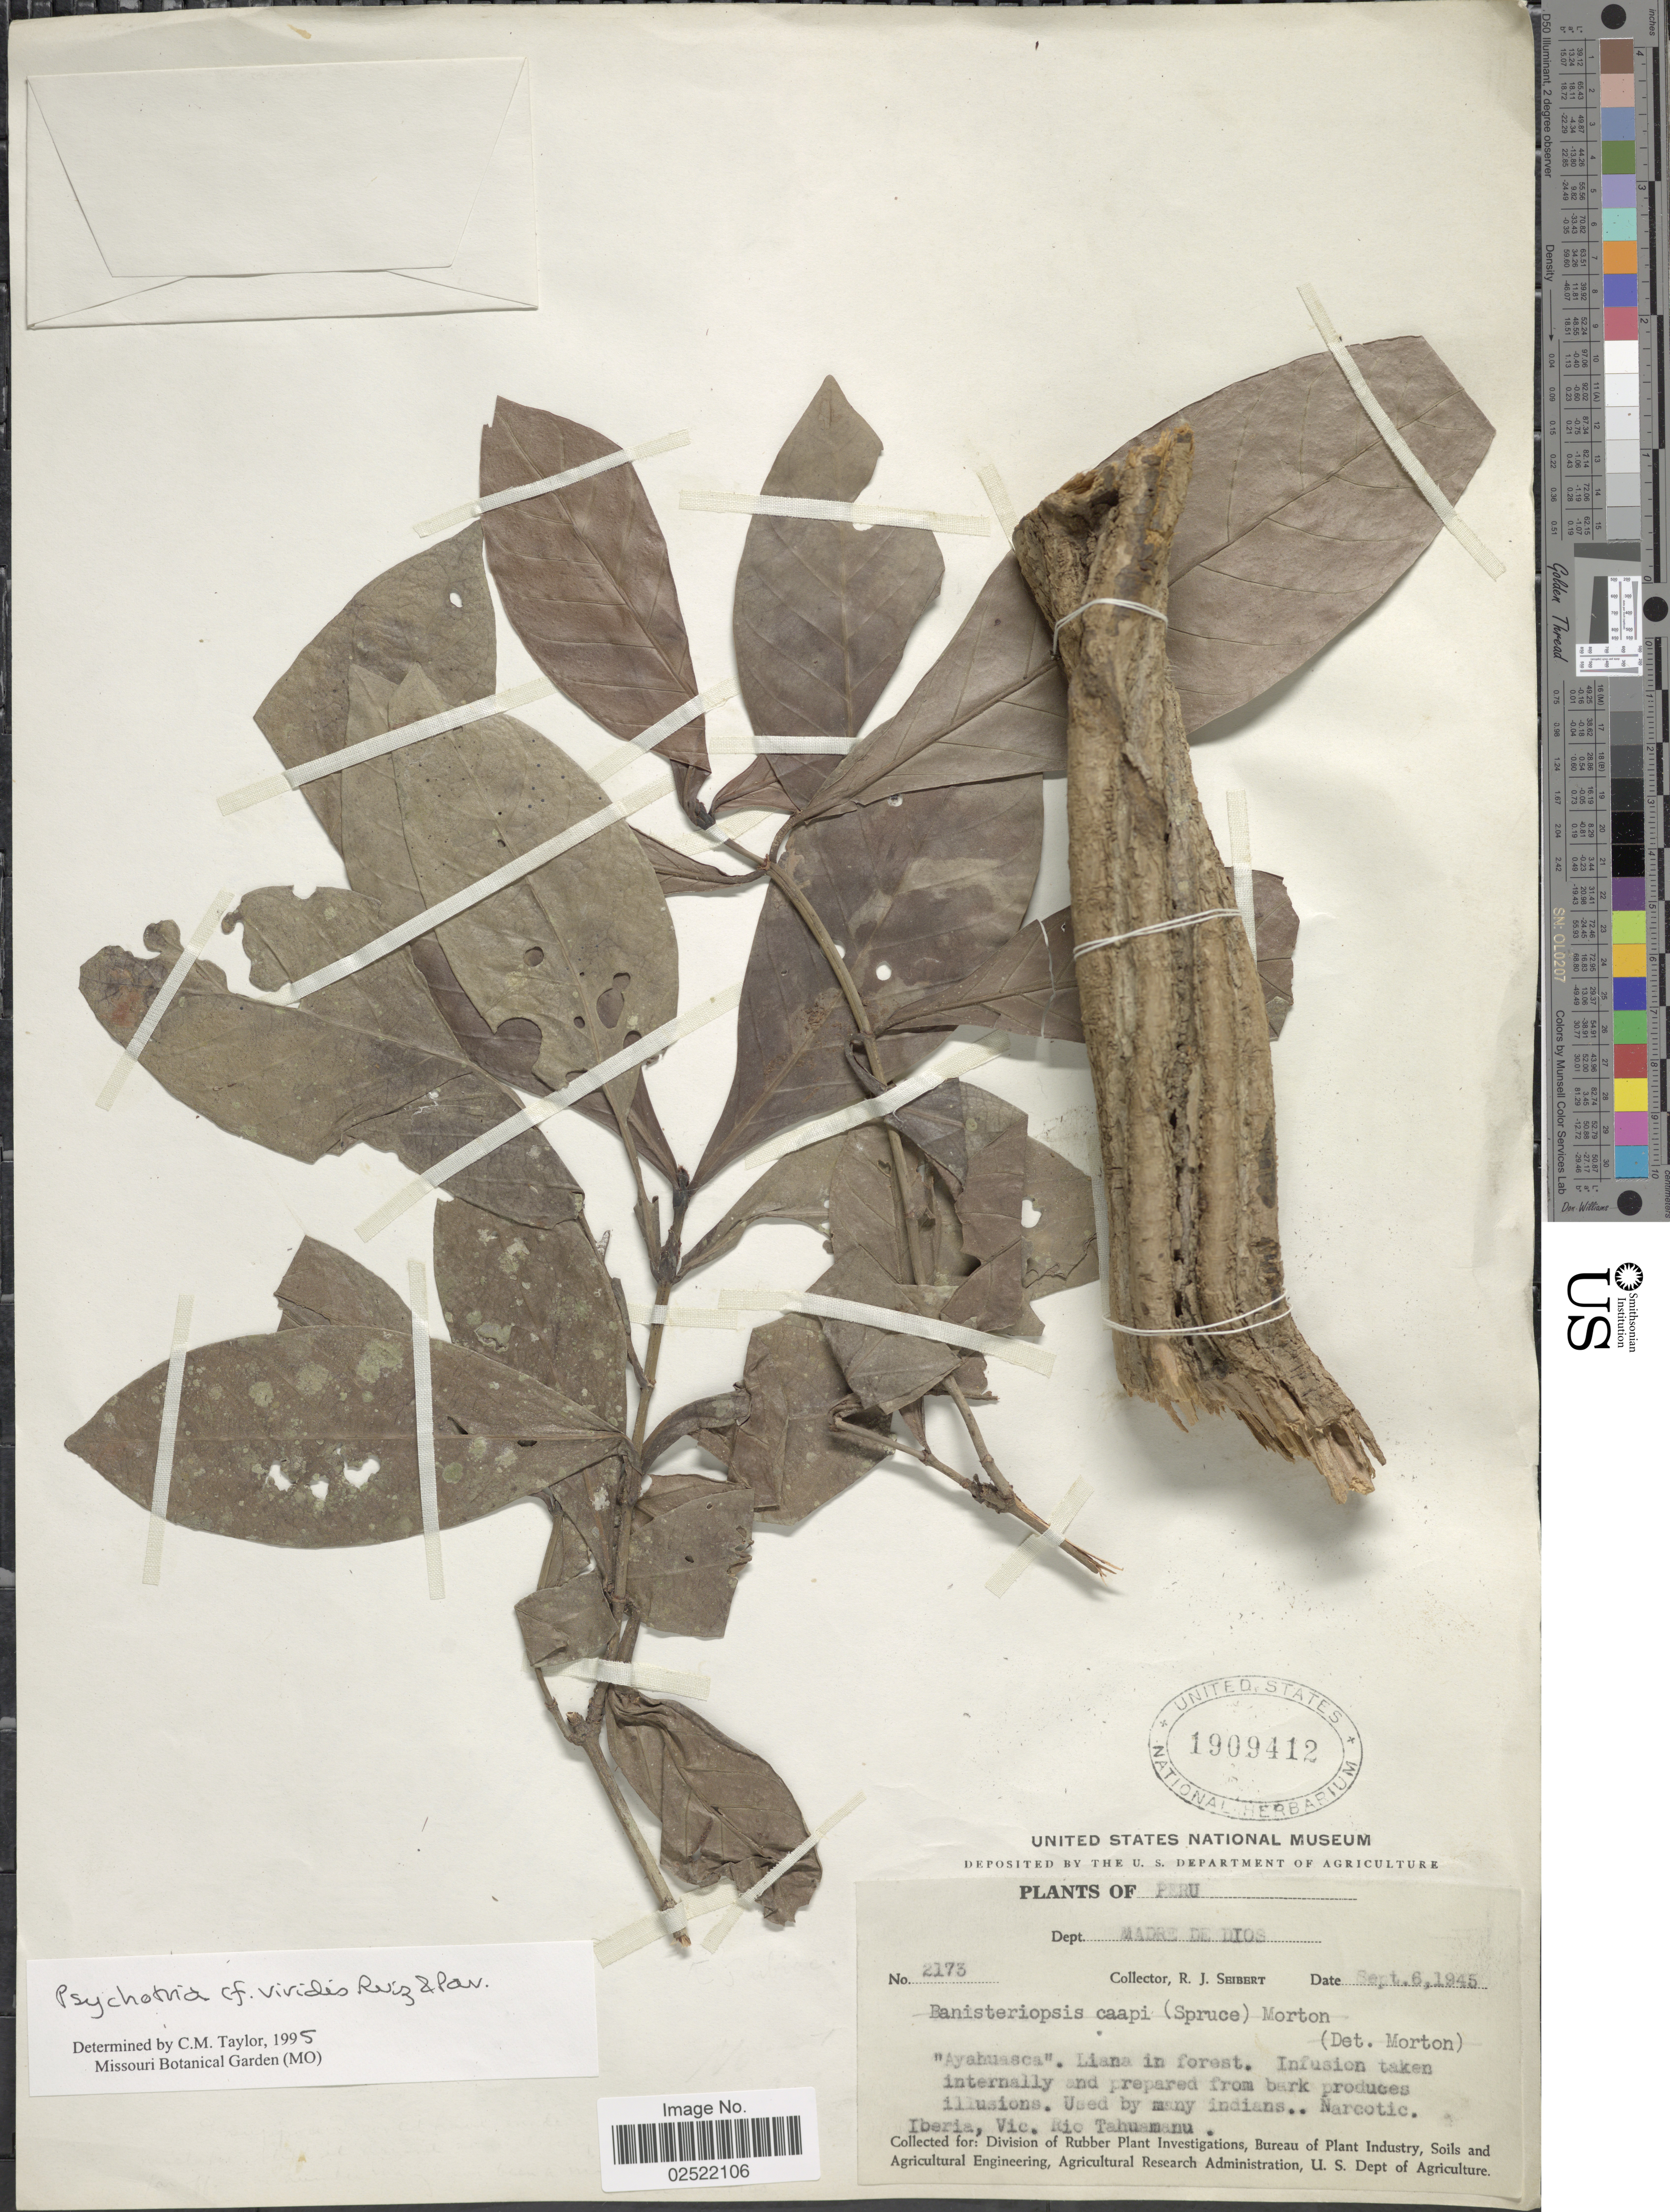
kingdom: Plantae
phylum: Tracheophyta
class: Magnoliopsida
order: Gentianales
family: Rubiaceae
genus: Psychotria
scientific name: Psychotria viridis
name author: Ruiz & Pav.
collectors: R. J. Seibert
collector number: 2173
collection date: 1945-09-06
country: Peru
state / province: Madre de Dios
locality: Dept. Madre de Dios. Narcotic. Iberia, Vic. Rio Tahuamanu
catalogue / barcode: US 1909412